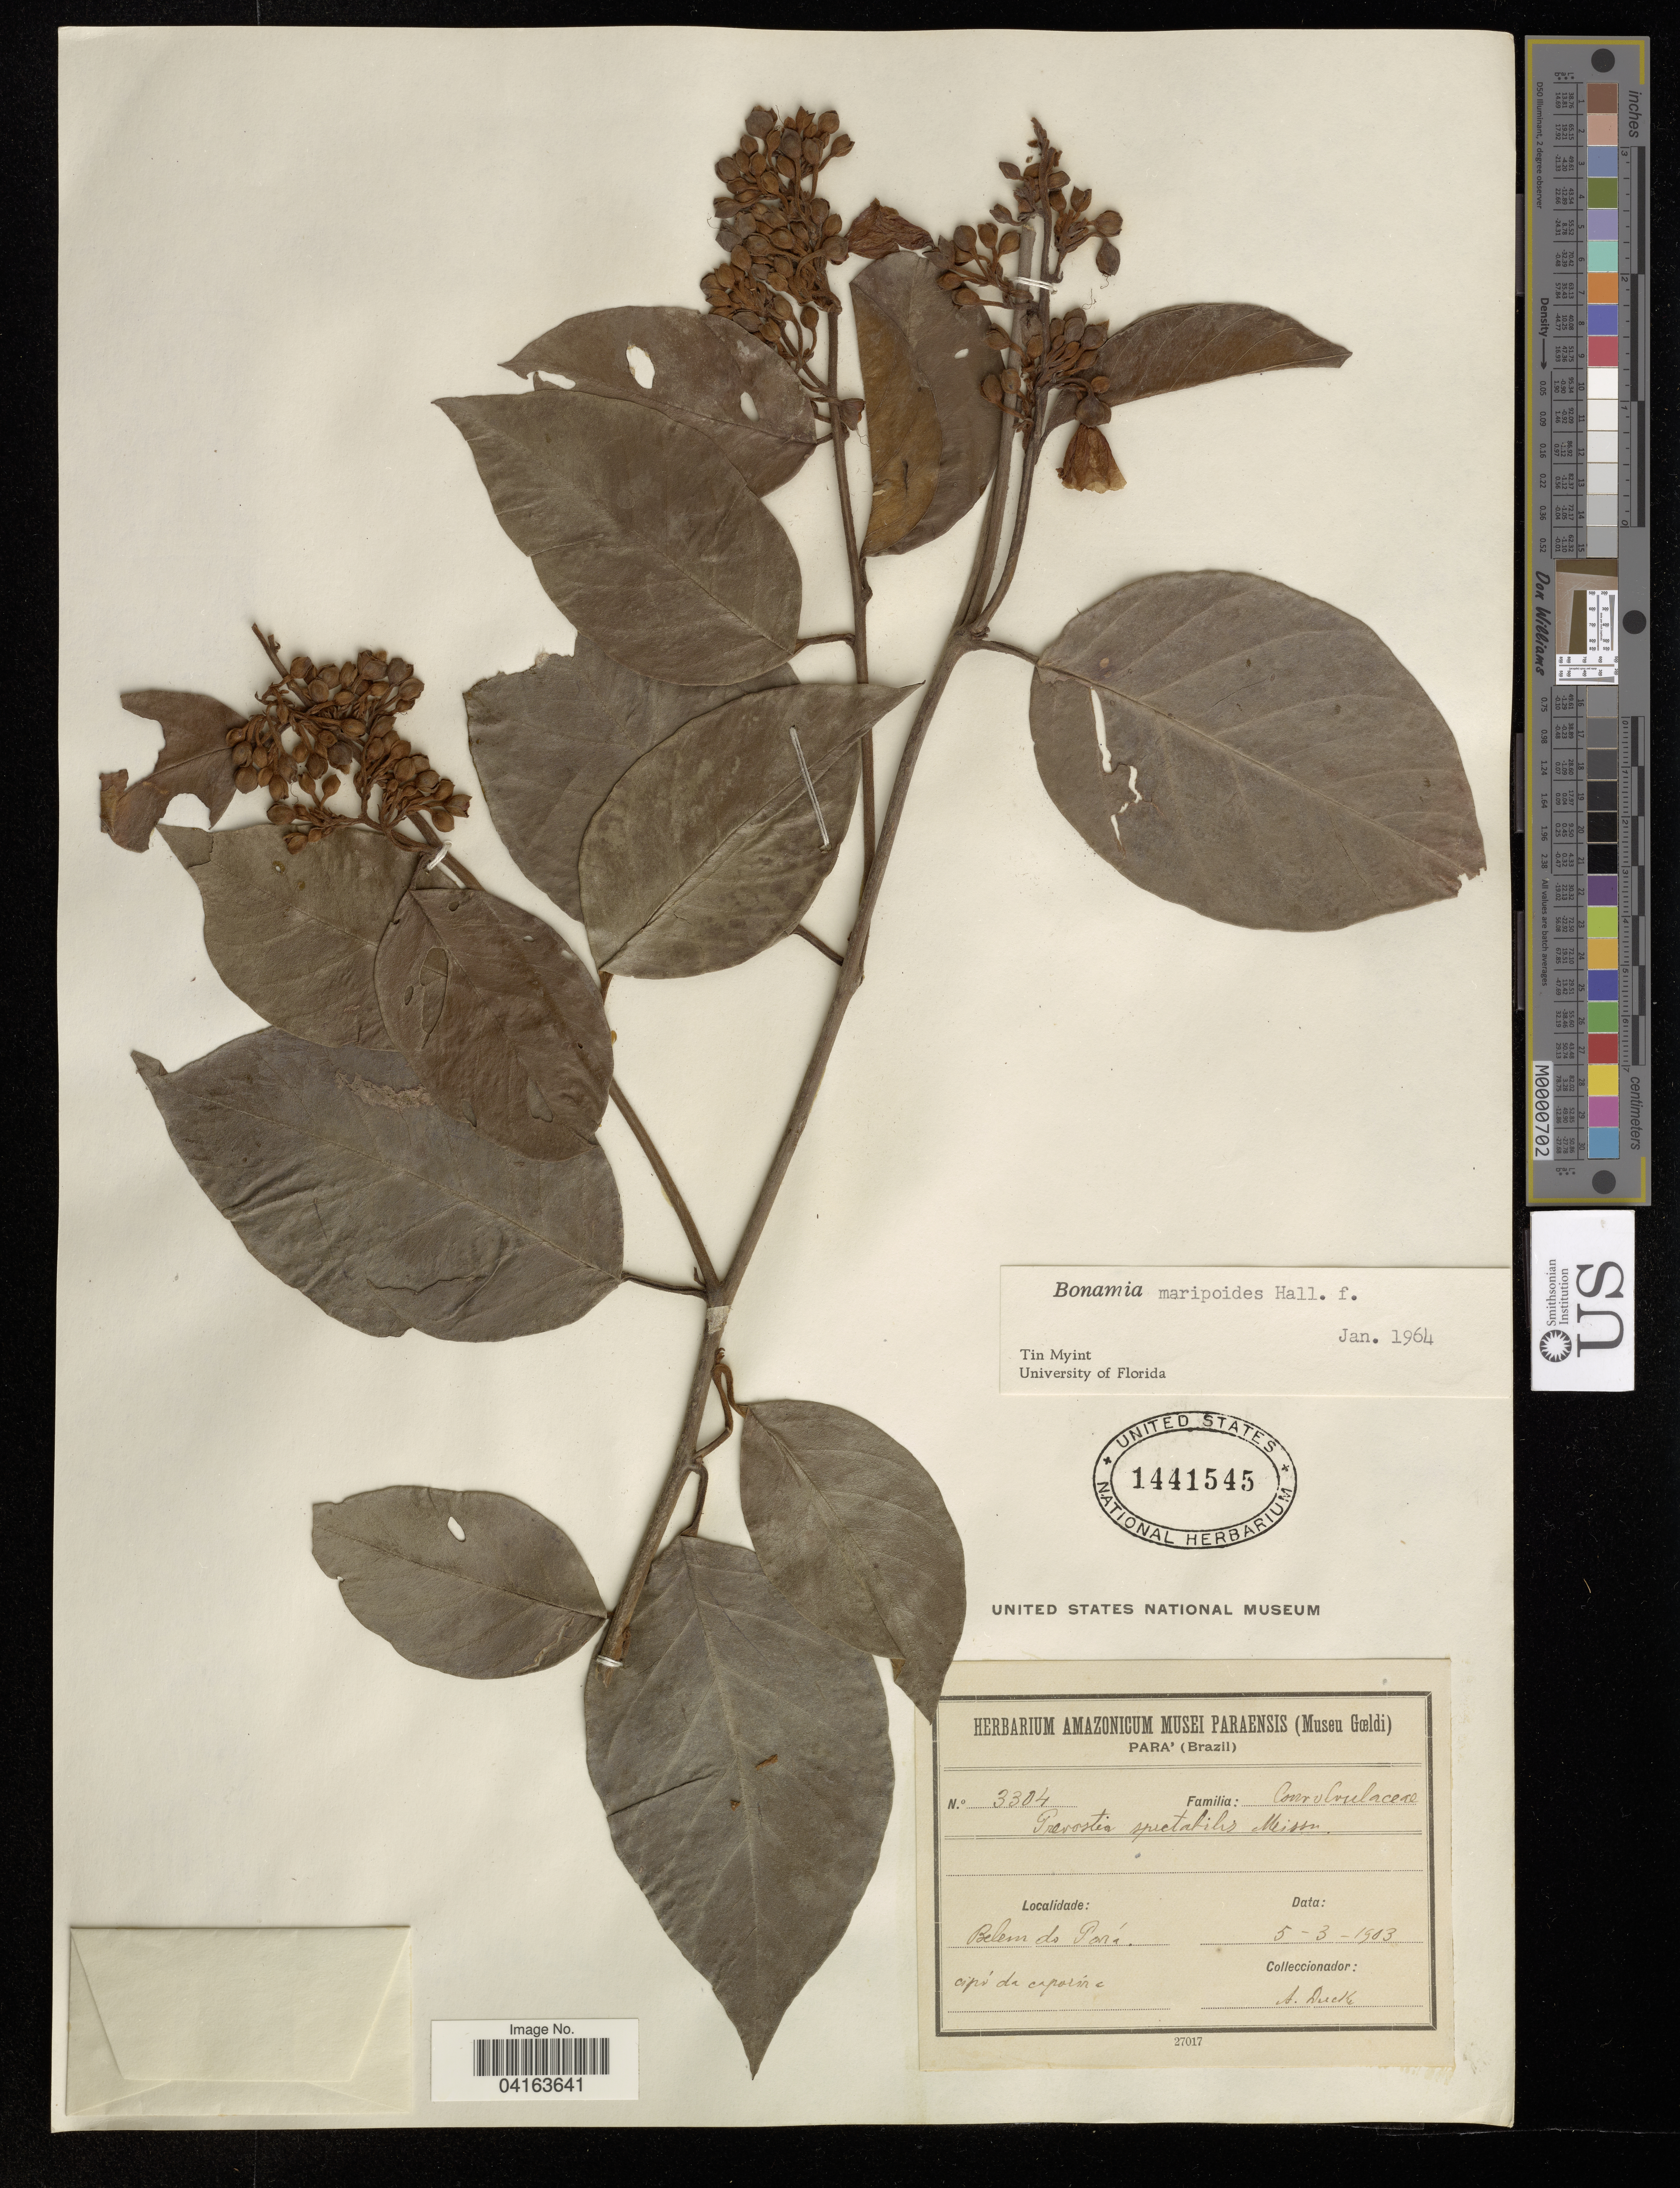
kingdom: Plantae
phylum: Tracheophyta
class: Magnoliopsida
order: Solanales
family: Convolvulaceae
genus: Bonamia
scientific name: Bonamia maripoides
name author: Hallier f.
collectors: A. Ducke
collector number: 3304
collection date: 1903-03-05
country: Brazil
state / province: Pará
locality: Belem do Pará. Cipí da caporne.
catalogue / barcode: US 1441545